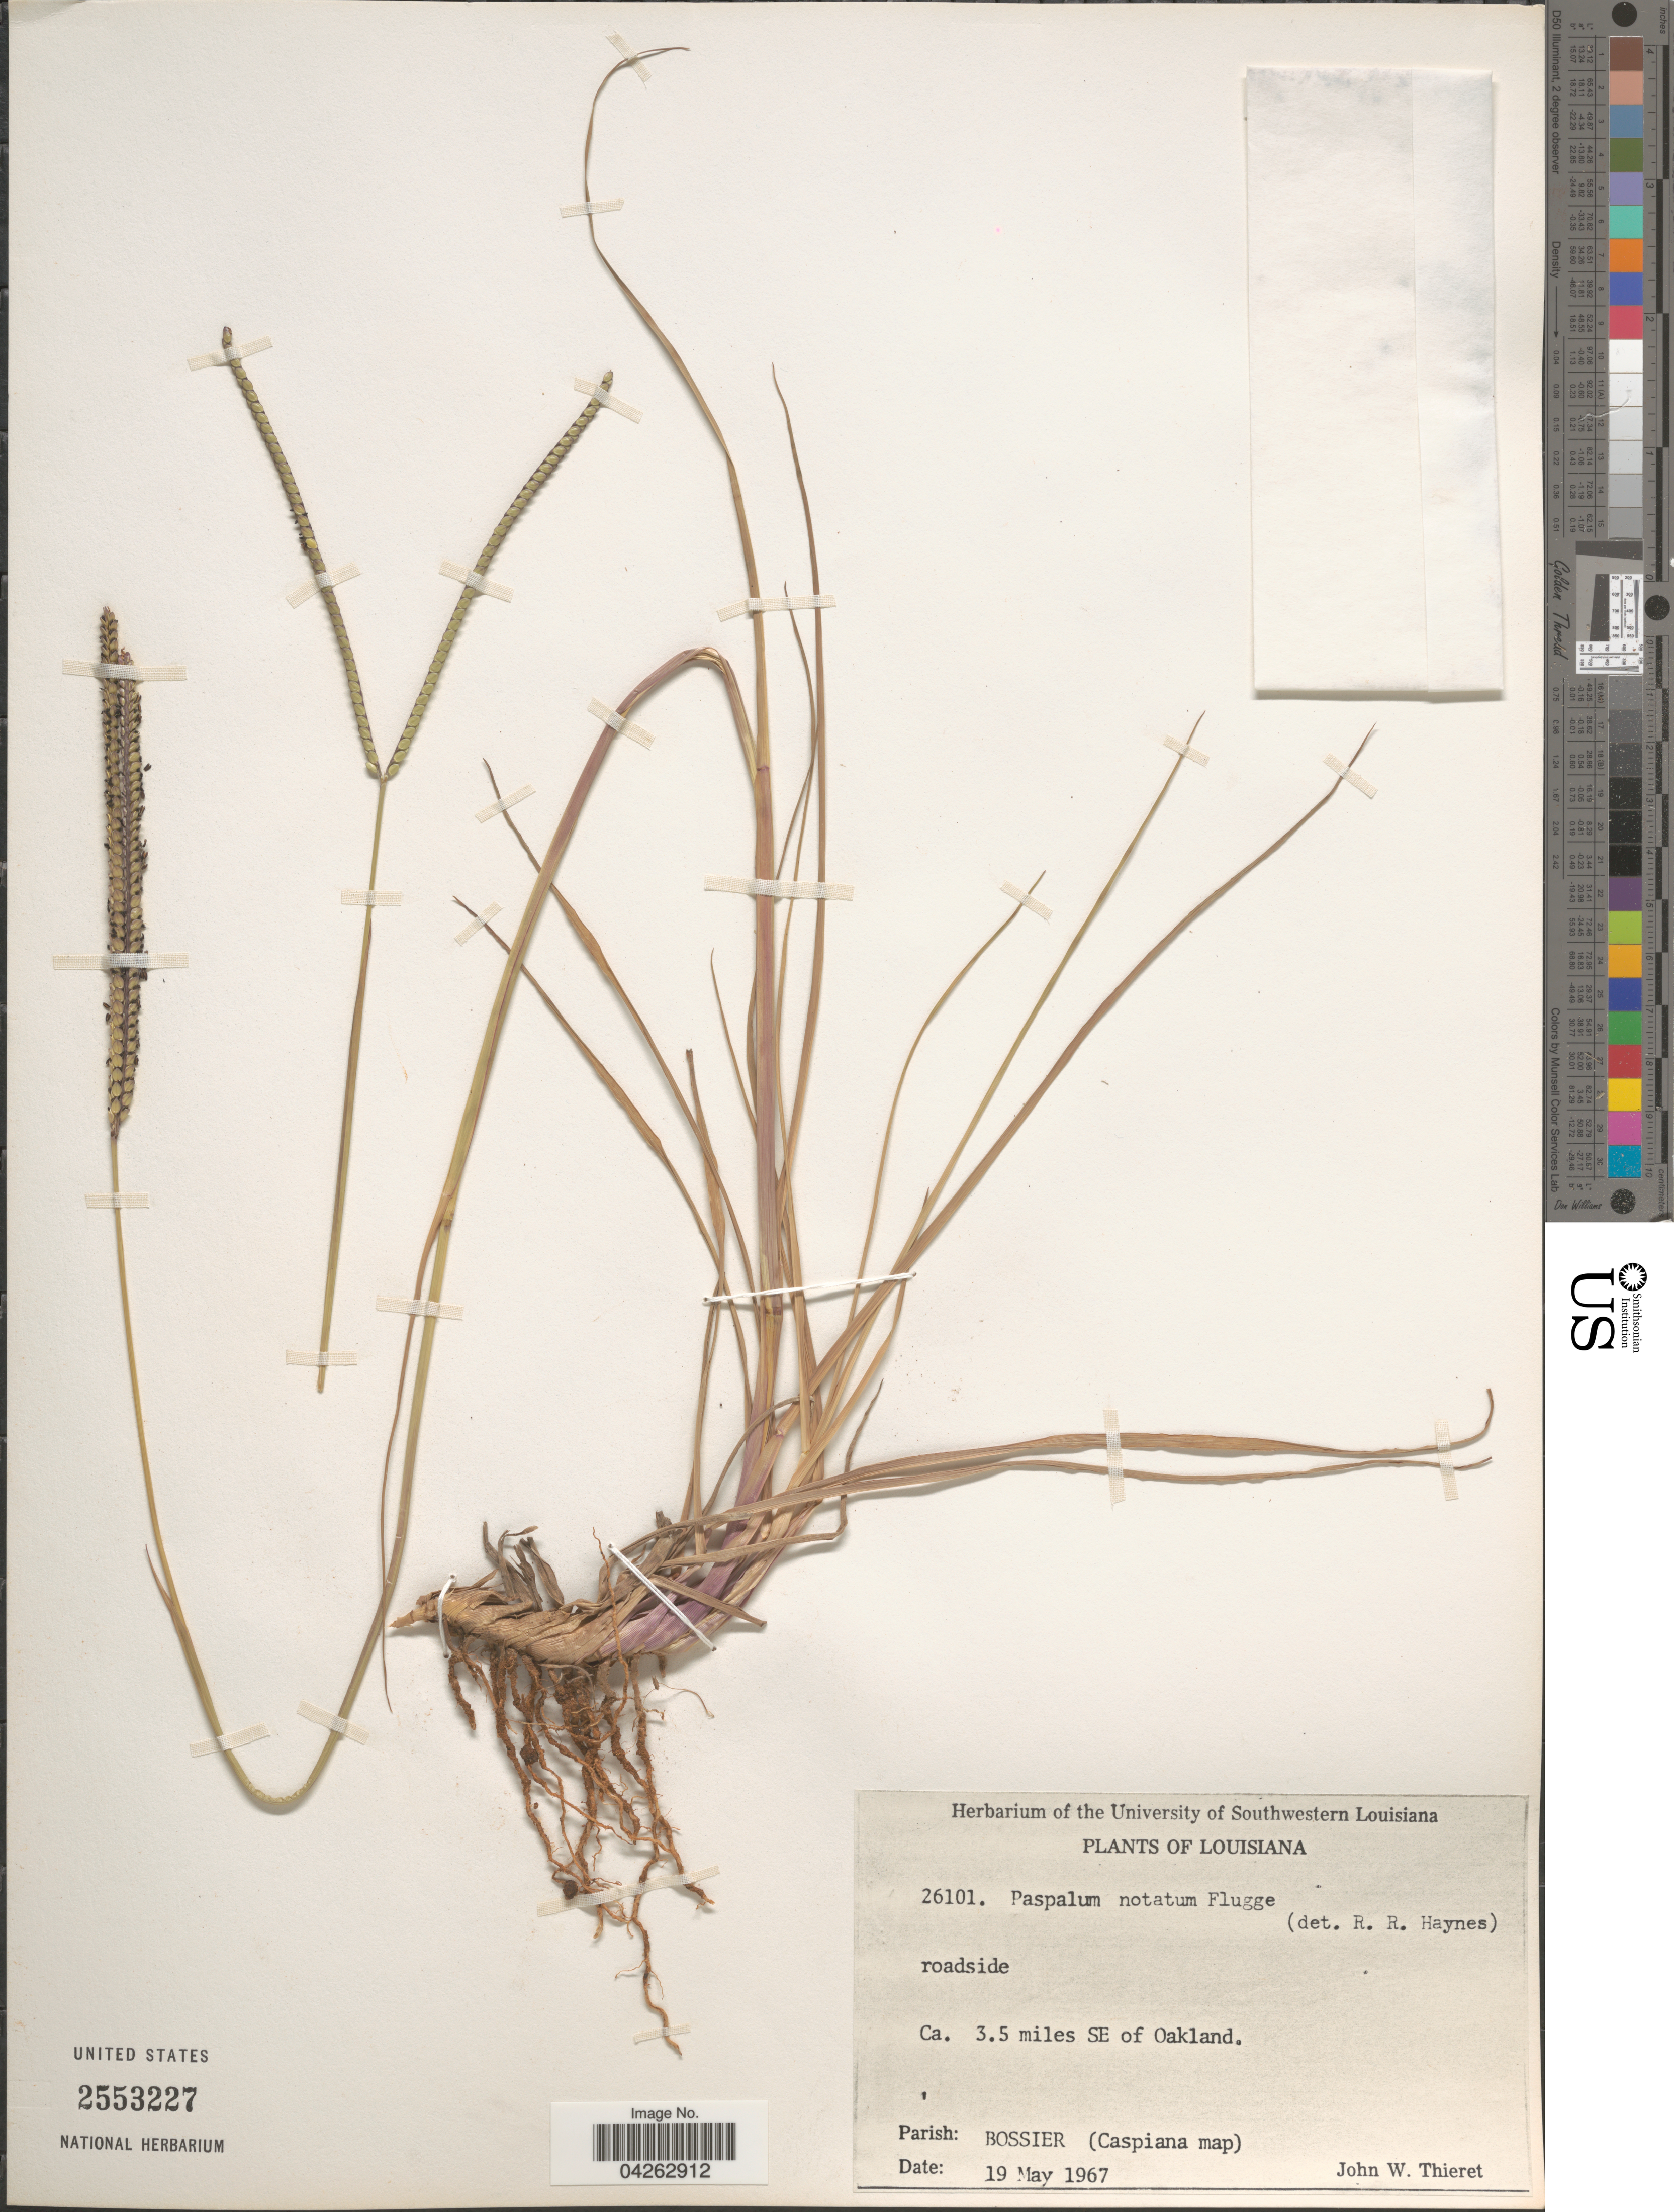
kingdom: Plantae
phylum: Tracheophyta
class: Liliopsida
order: Poales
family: Poaceae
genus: Paspalum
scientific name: Paspalum notatum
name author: Flüggé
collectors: J. W. Thieret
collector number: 26101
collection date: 1967-05-19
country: United States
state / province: Louisiana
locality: Roadside. Ca. 3.5 miles SE of Oakland. Parish: Bossier (Caspiana map).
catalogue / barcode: US 2553227